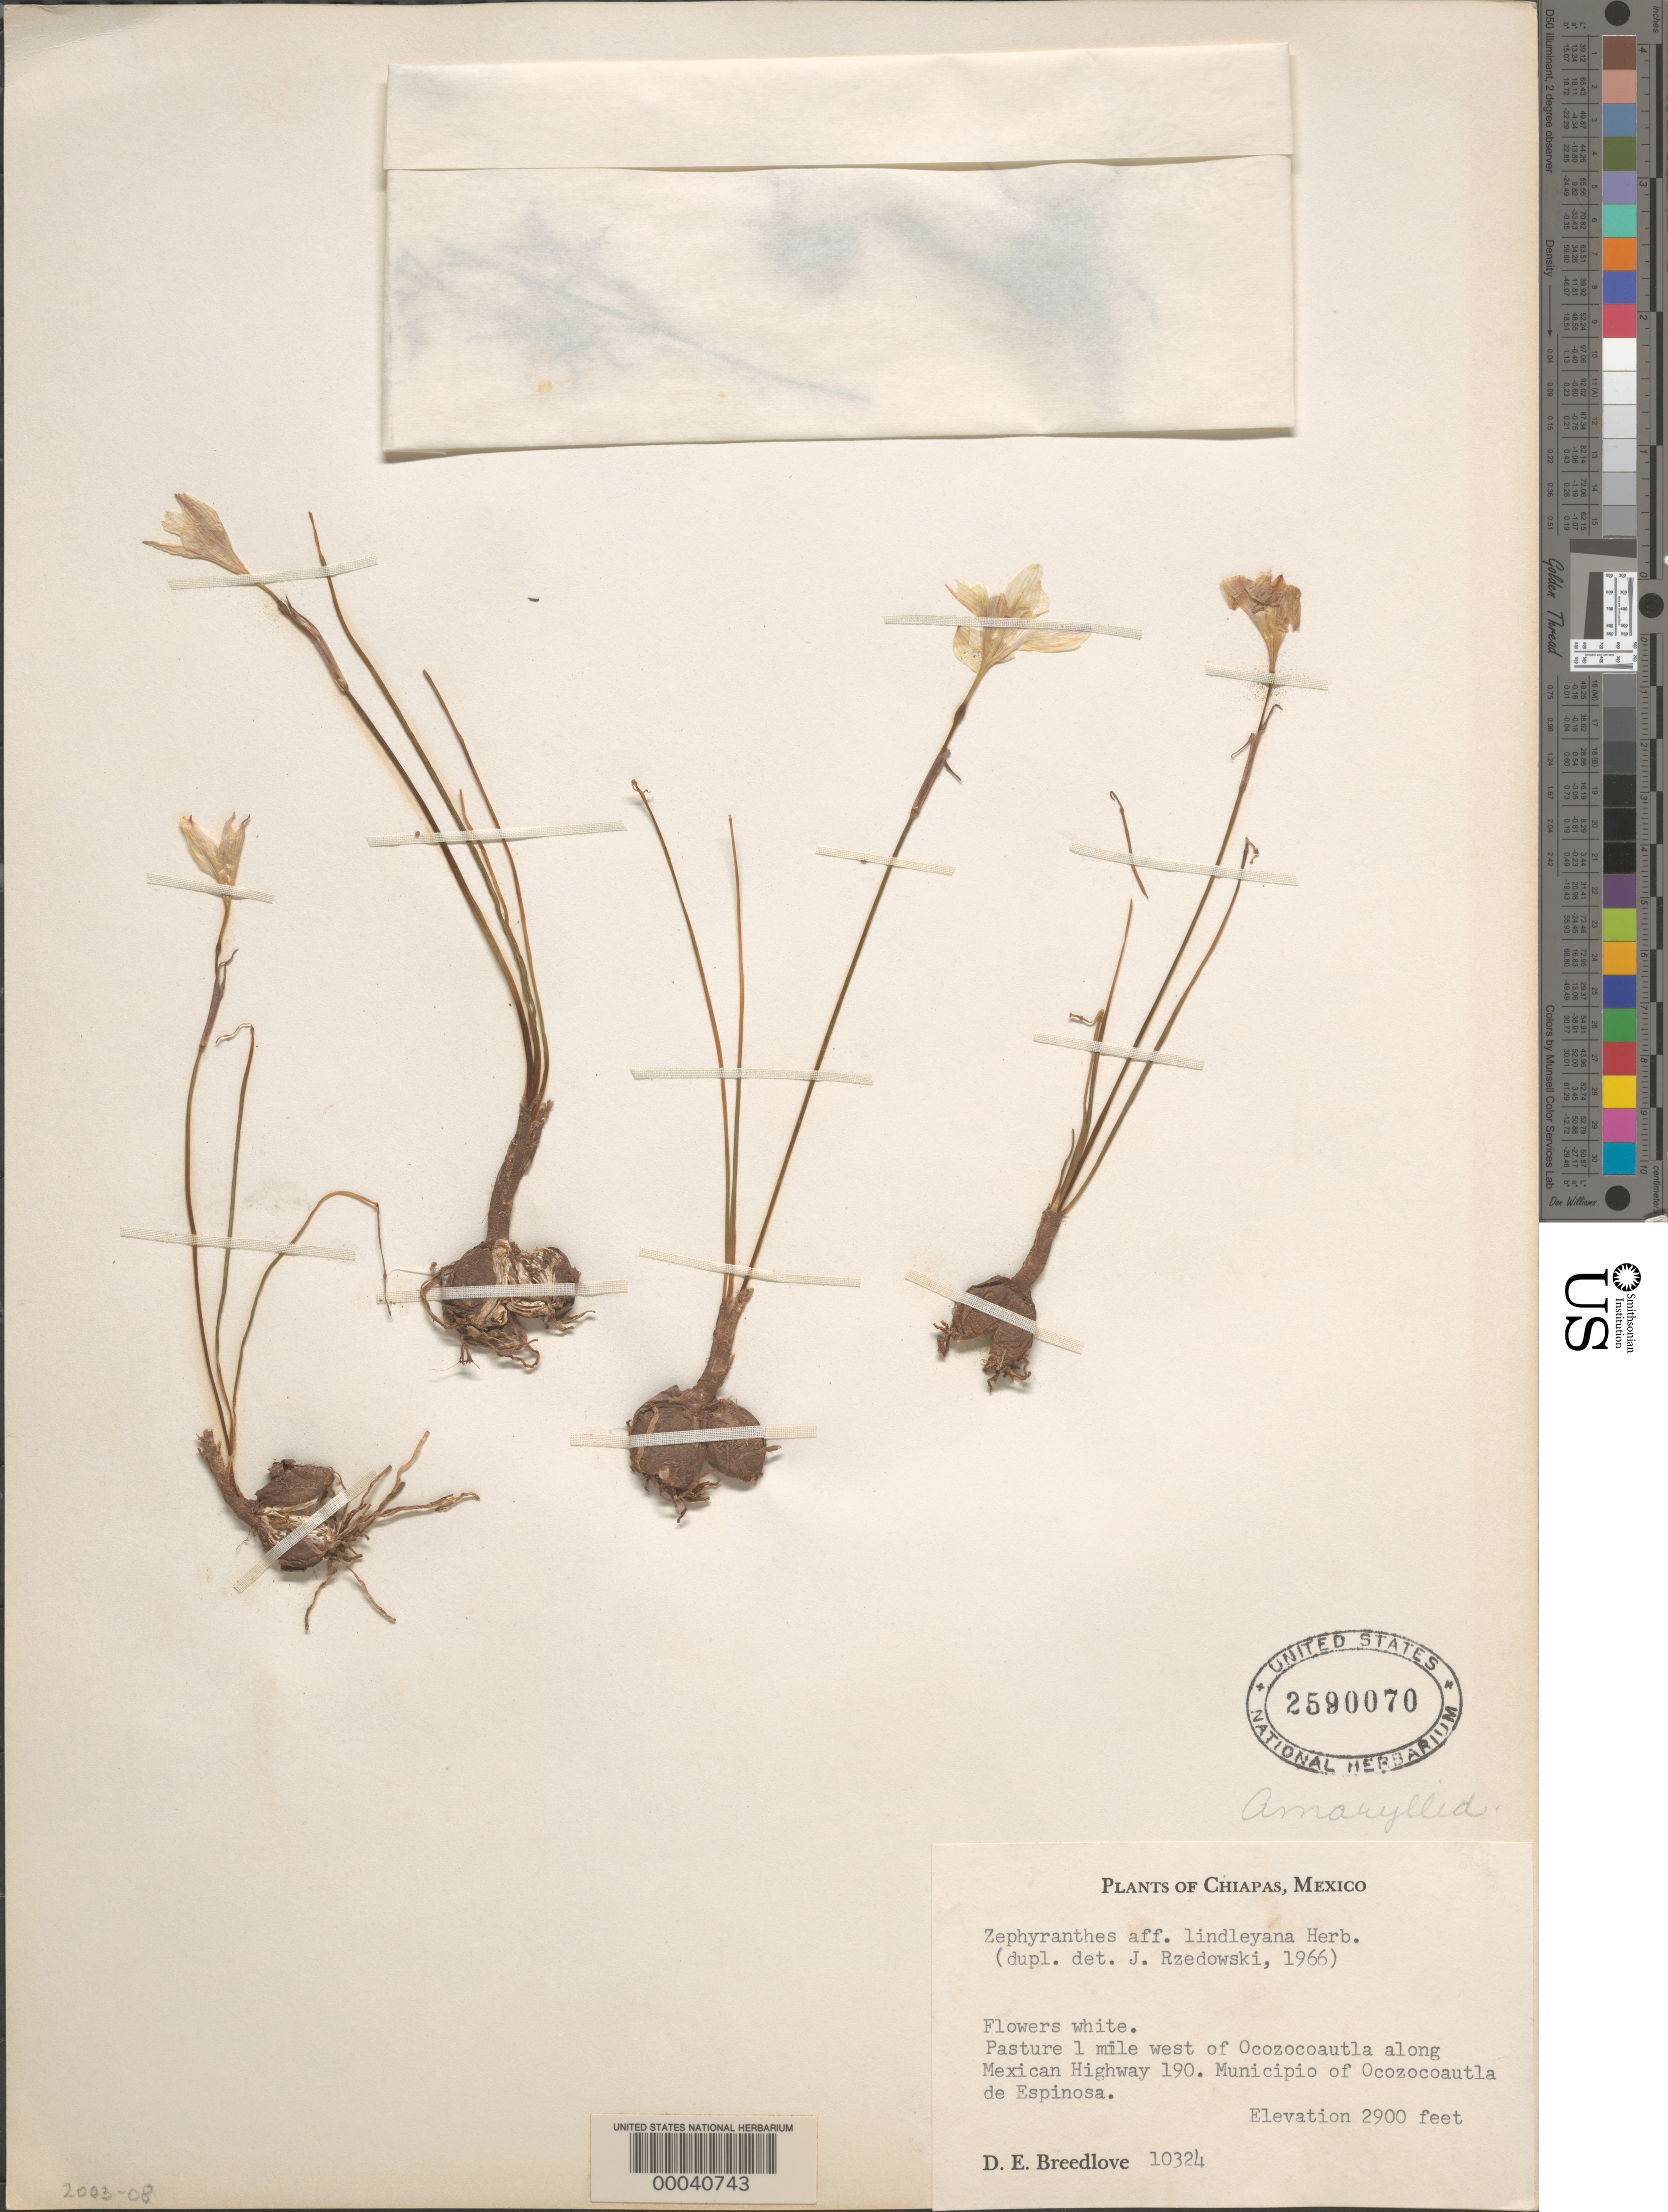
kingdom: Plantae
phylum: Tracheophyta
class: Liliopsida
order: Asparagales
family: Amaryllidaceae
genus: Zephyranthes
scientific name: Zephyranthes lindleyana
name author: Herb.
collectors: D. E. Breedlove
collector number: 10324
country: Mexico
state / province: Chiapas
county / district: Ocozocoautla de Espinosa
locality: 1 mi. W of Ocozocoautla along Mexican hwy 190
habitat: Pasture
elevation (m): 884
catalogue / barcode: US 2590070